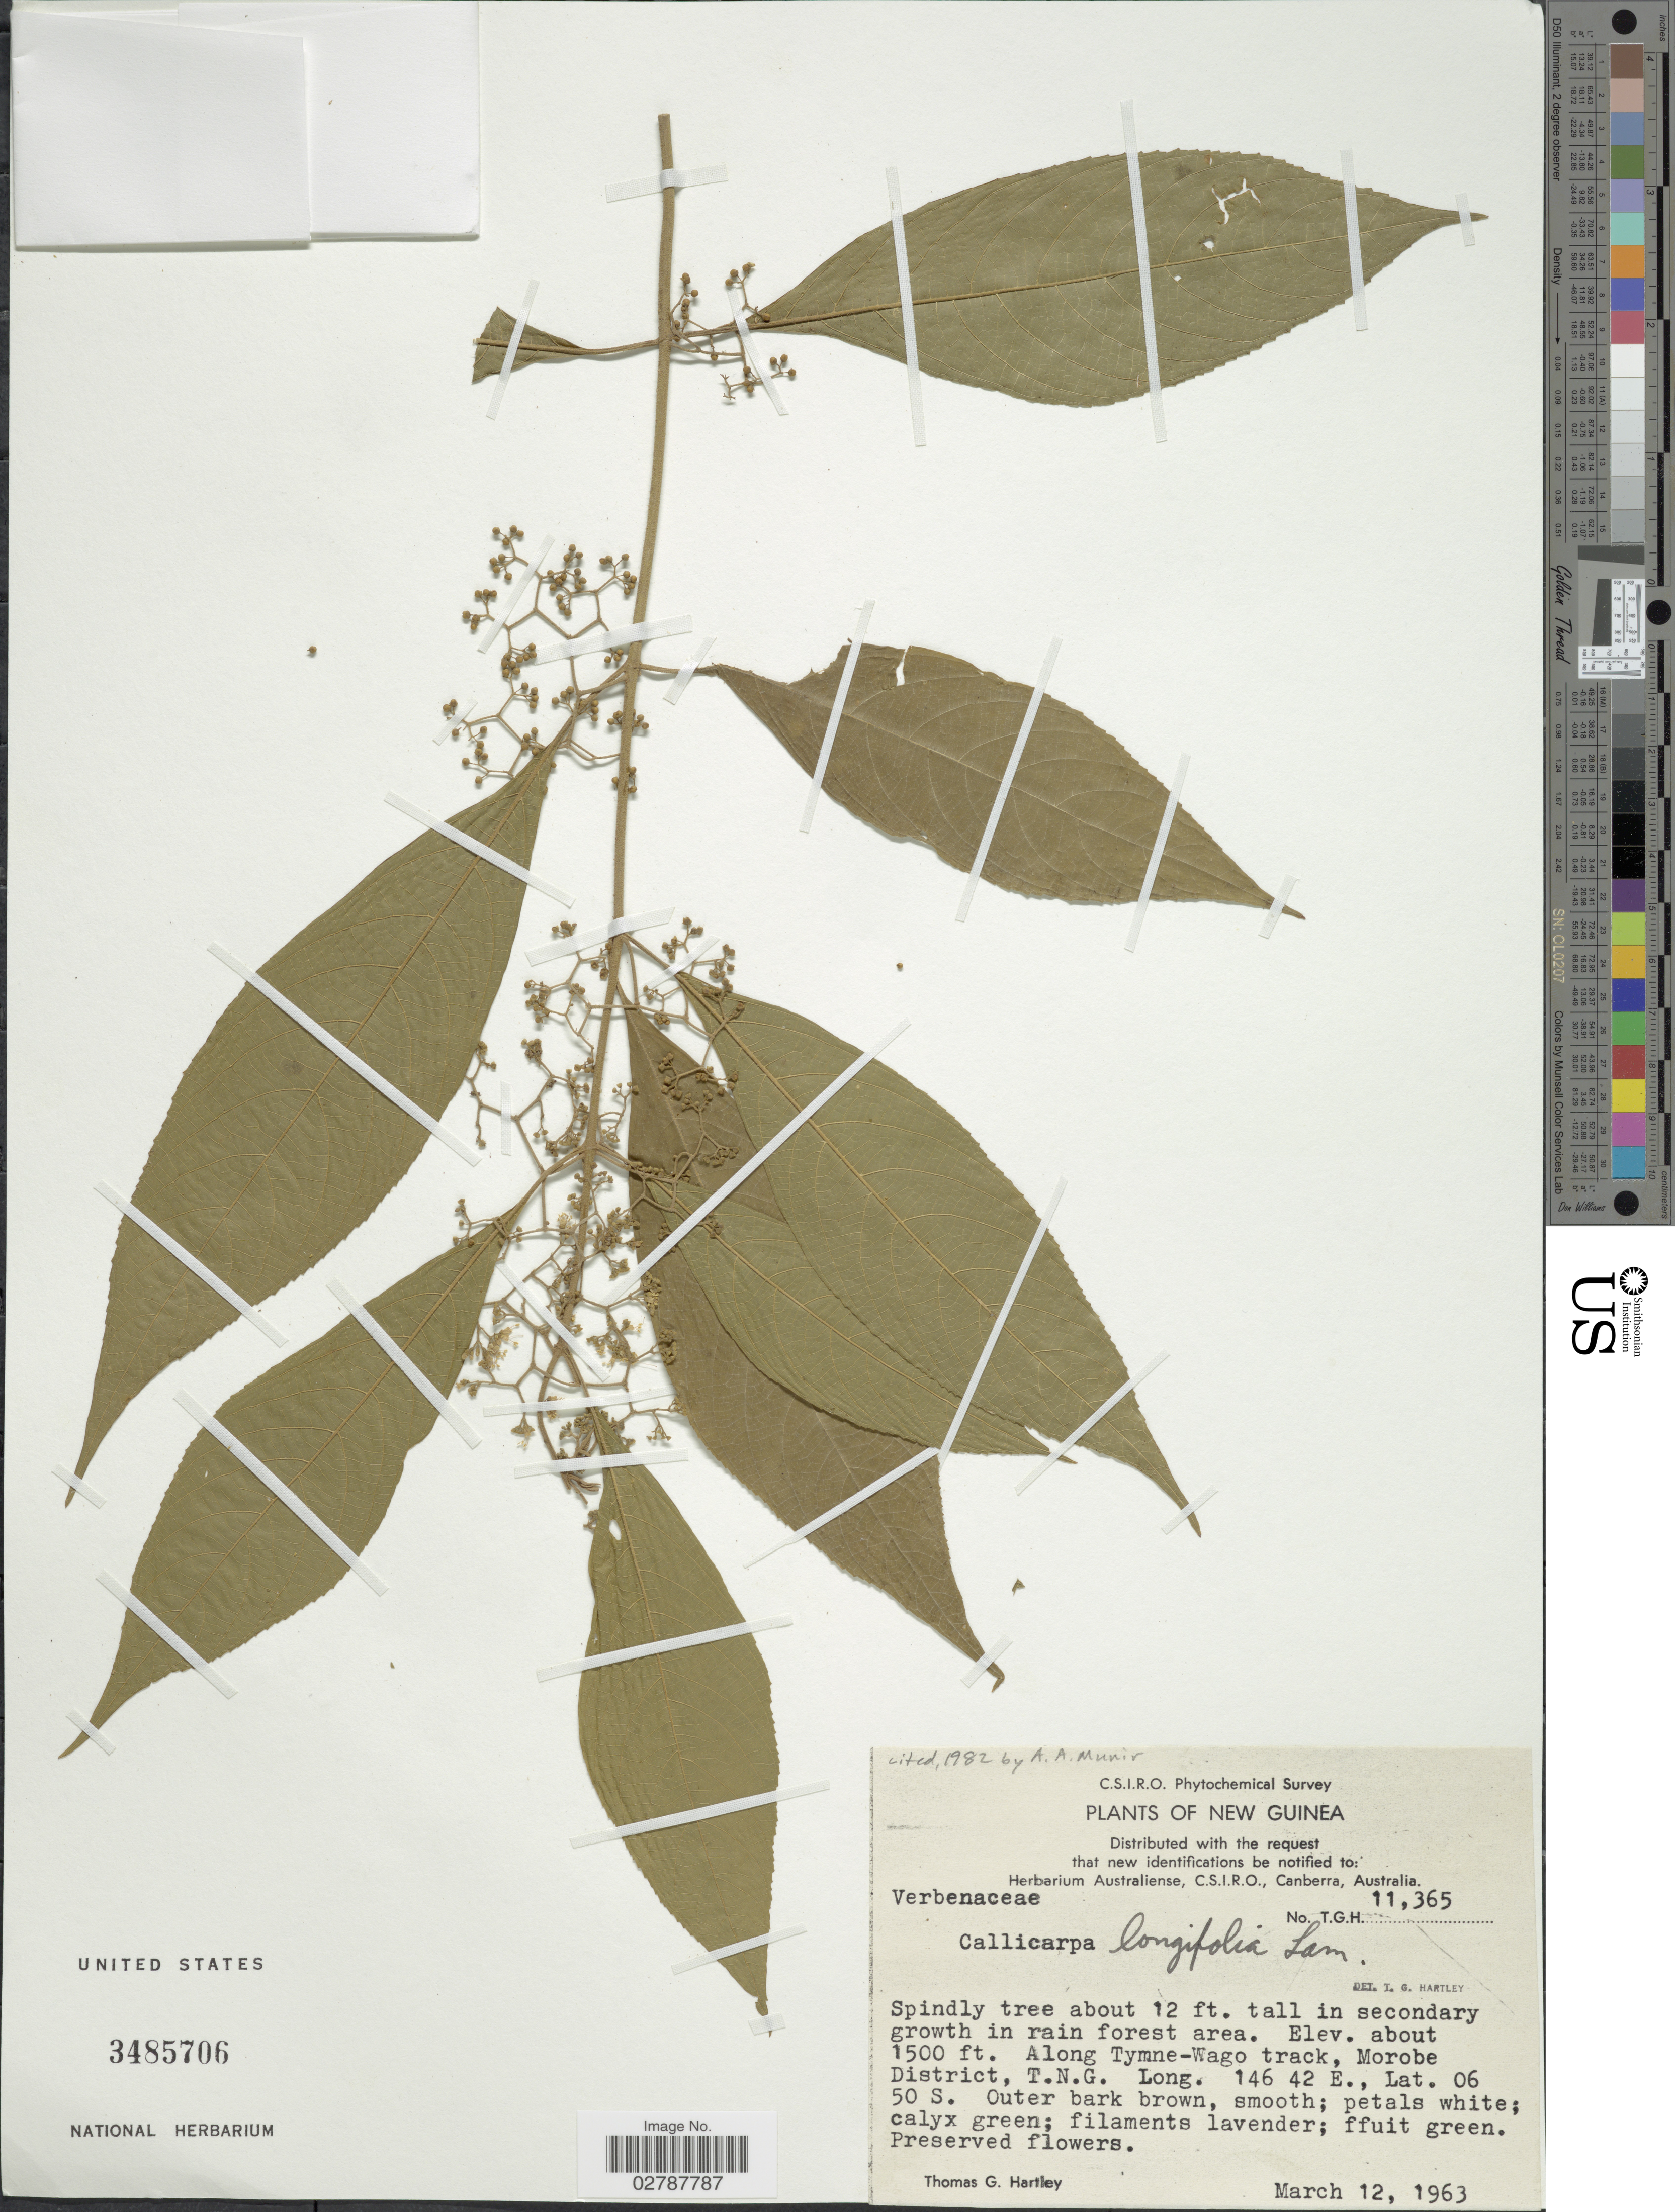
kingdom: Plantae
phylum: Tracheophyta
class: Magnoliopsida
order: Lamiales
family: Lamiaceae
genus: Callicarpa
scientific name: Callicarpa longifolia f. longifolia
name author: Lam.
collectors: T. G. Hartley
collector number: TGH11365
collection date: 1963-03-12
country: Papua New Guinea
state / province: Morobe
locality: New Guinea. Along Tymne-Wago track, Morobe District, T.N.G.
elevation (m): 457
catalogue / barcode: US 3485706